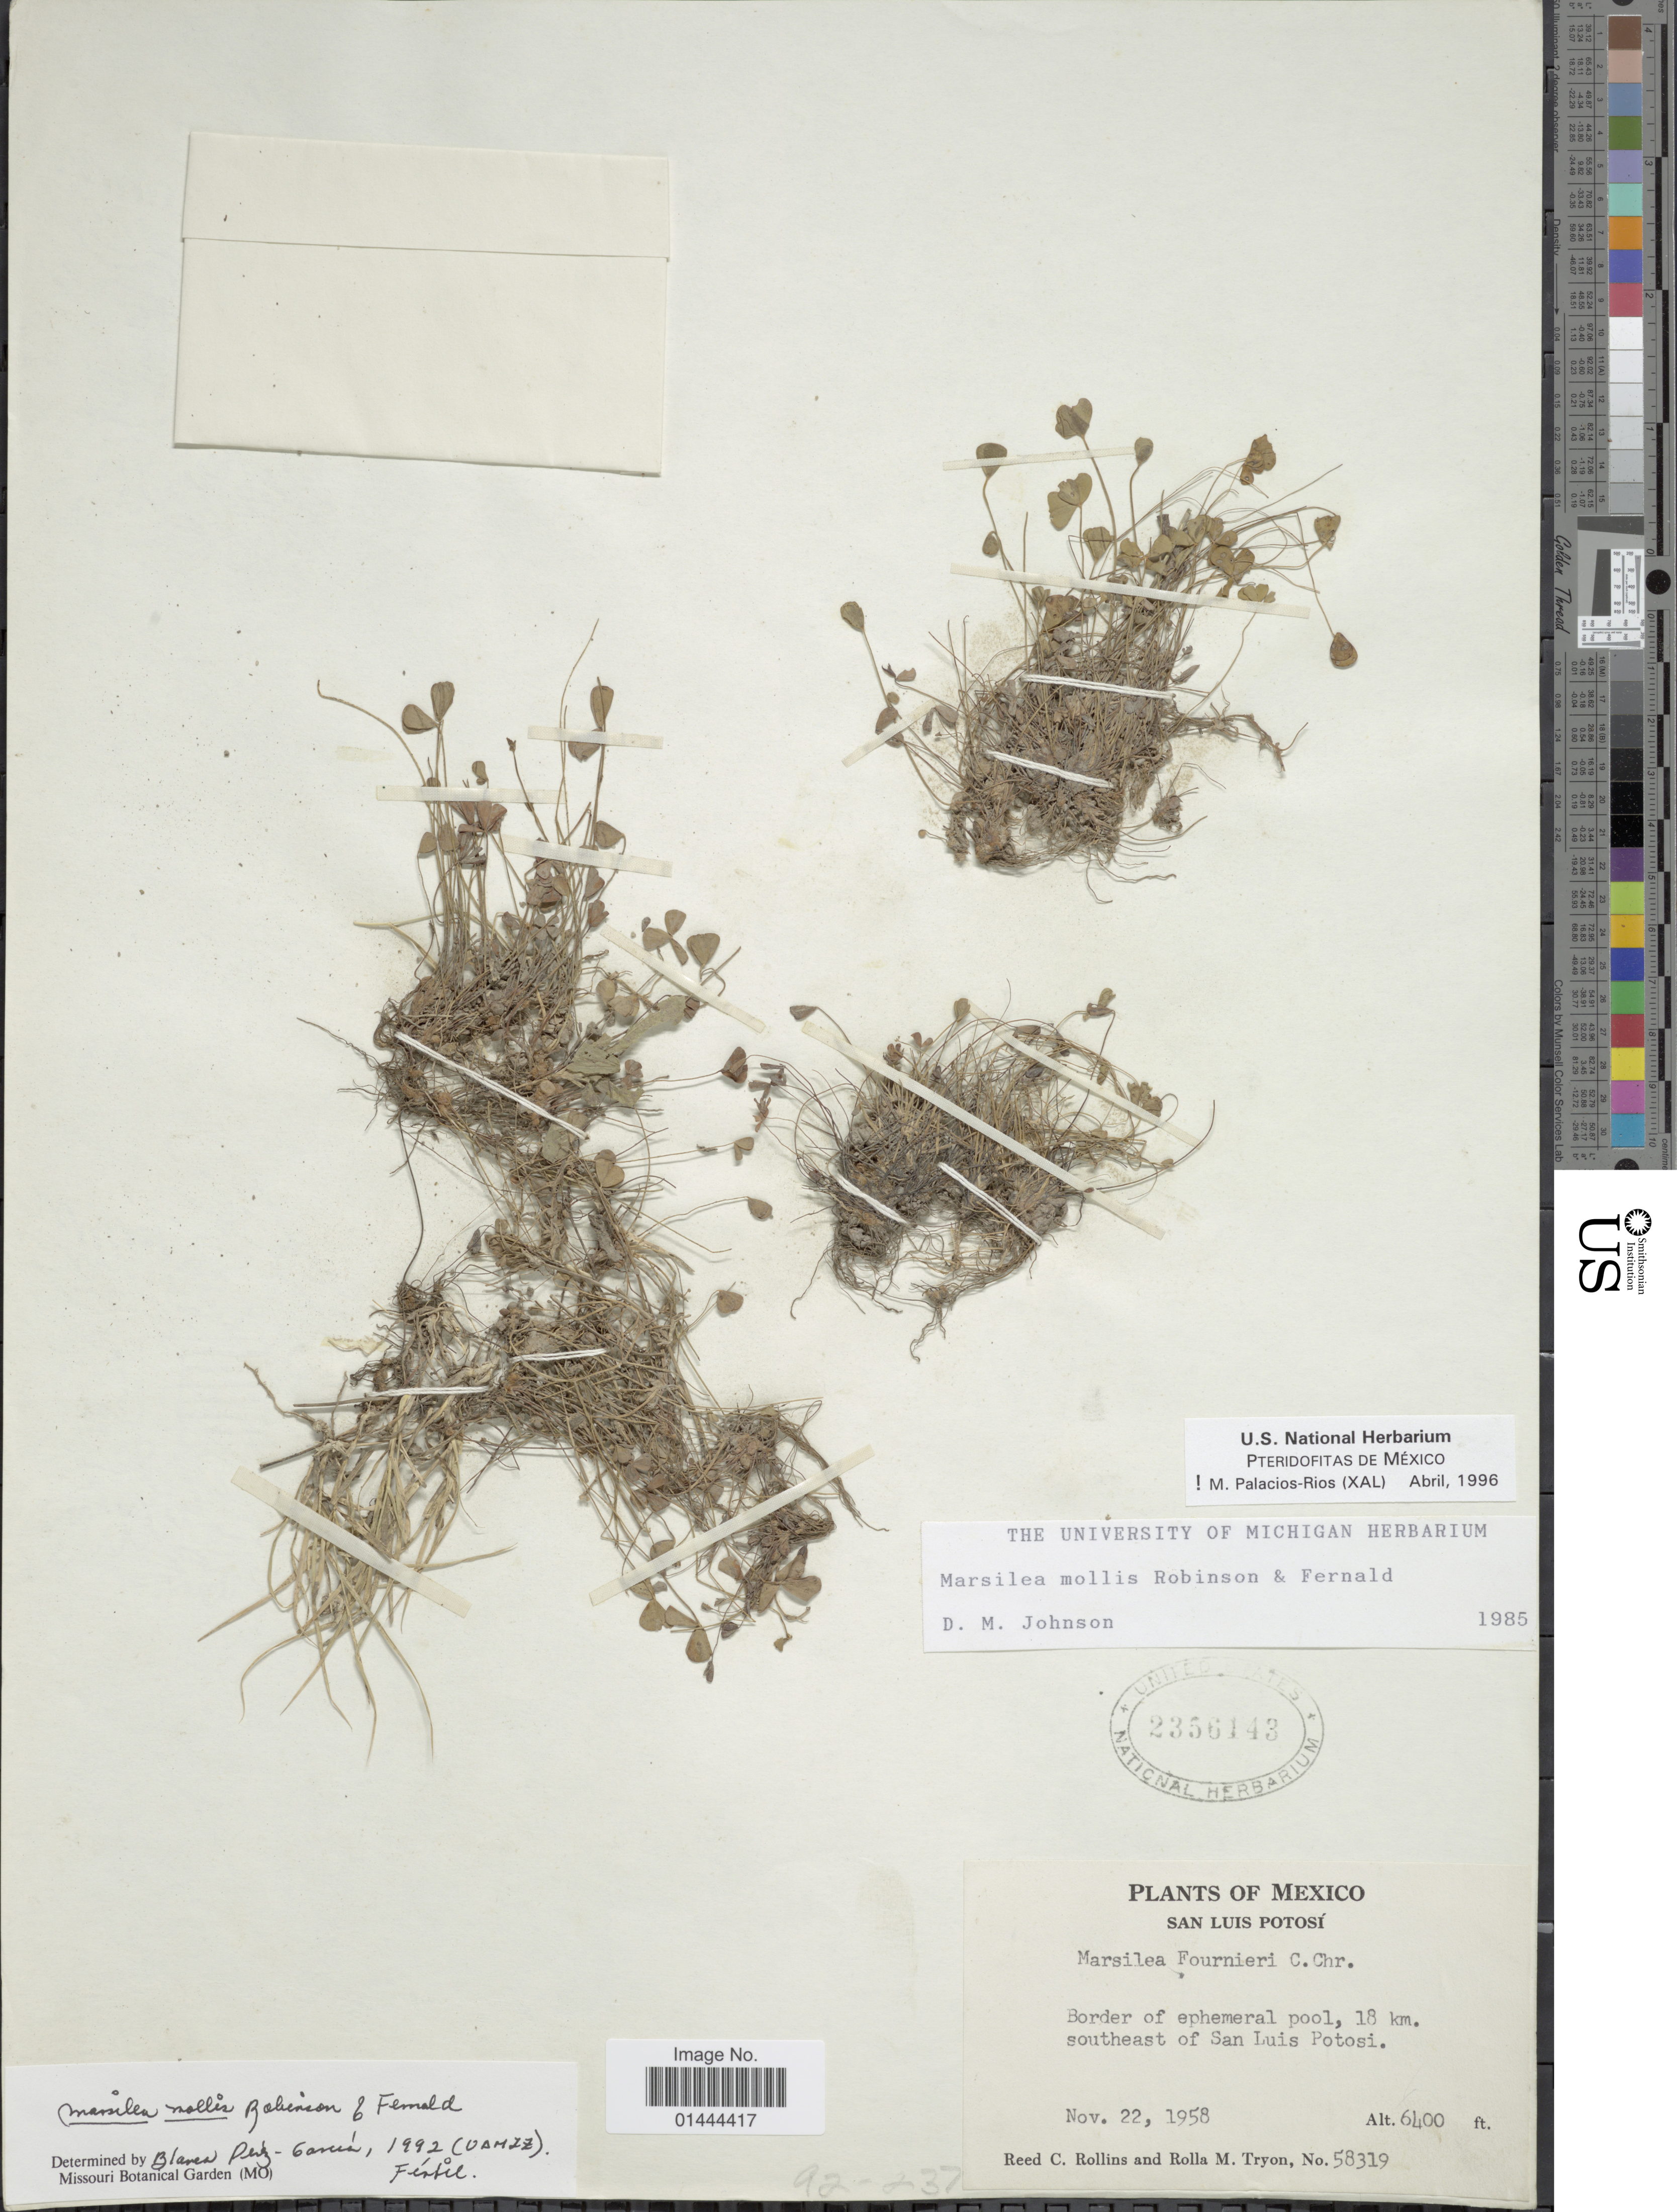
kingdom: Plantae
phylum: Tracheophyta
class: Polypodiopsida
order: Salviniales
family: Marsileaceae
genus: Marsilea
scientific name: Marsilea mollis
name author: B.L. Rob. & Fernald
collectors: R. C. Rollins & R. M. Tryon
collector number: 58319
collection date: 1958-11-22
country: Mexico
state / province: San Luis Potosí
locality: Border of ephemeral pool, 18 km. southeast of San Luis Potosi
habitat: border of ephemeral pool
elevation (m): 1951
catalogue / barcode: US 2356143